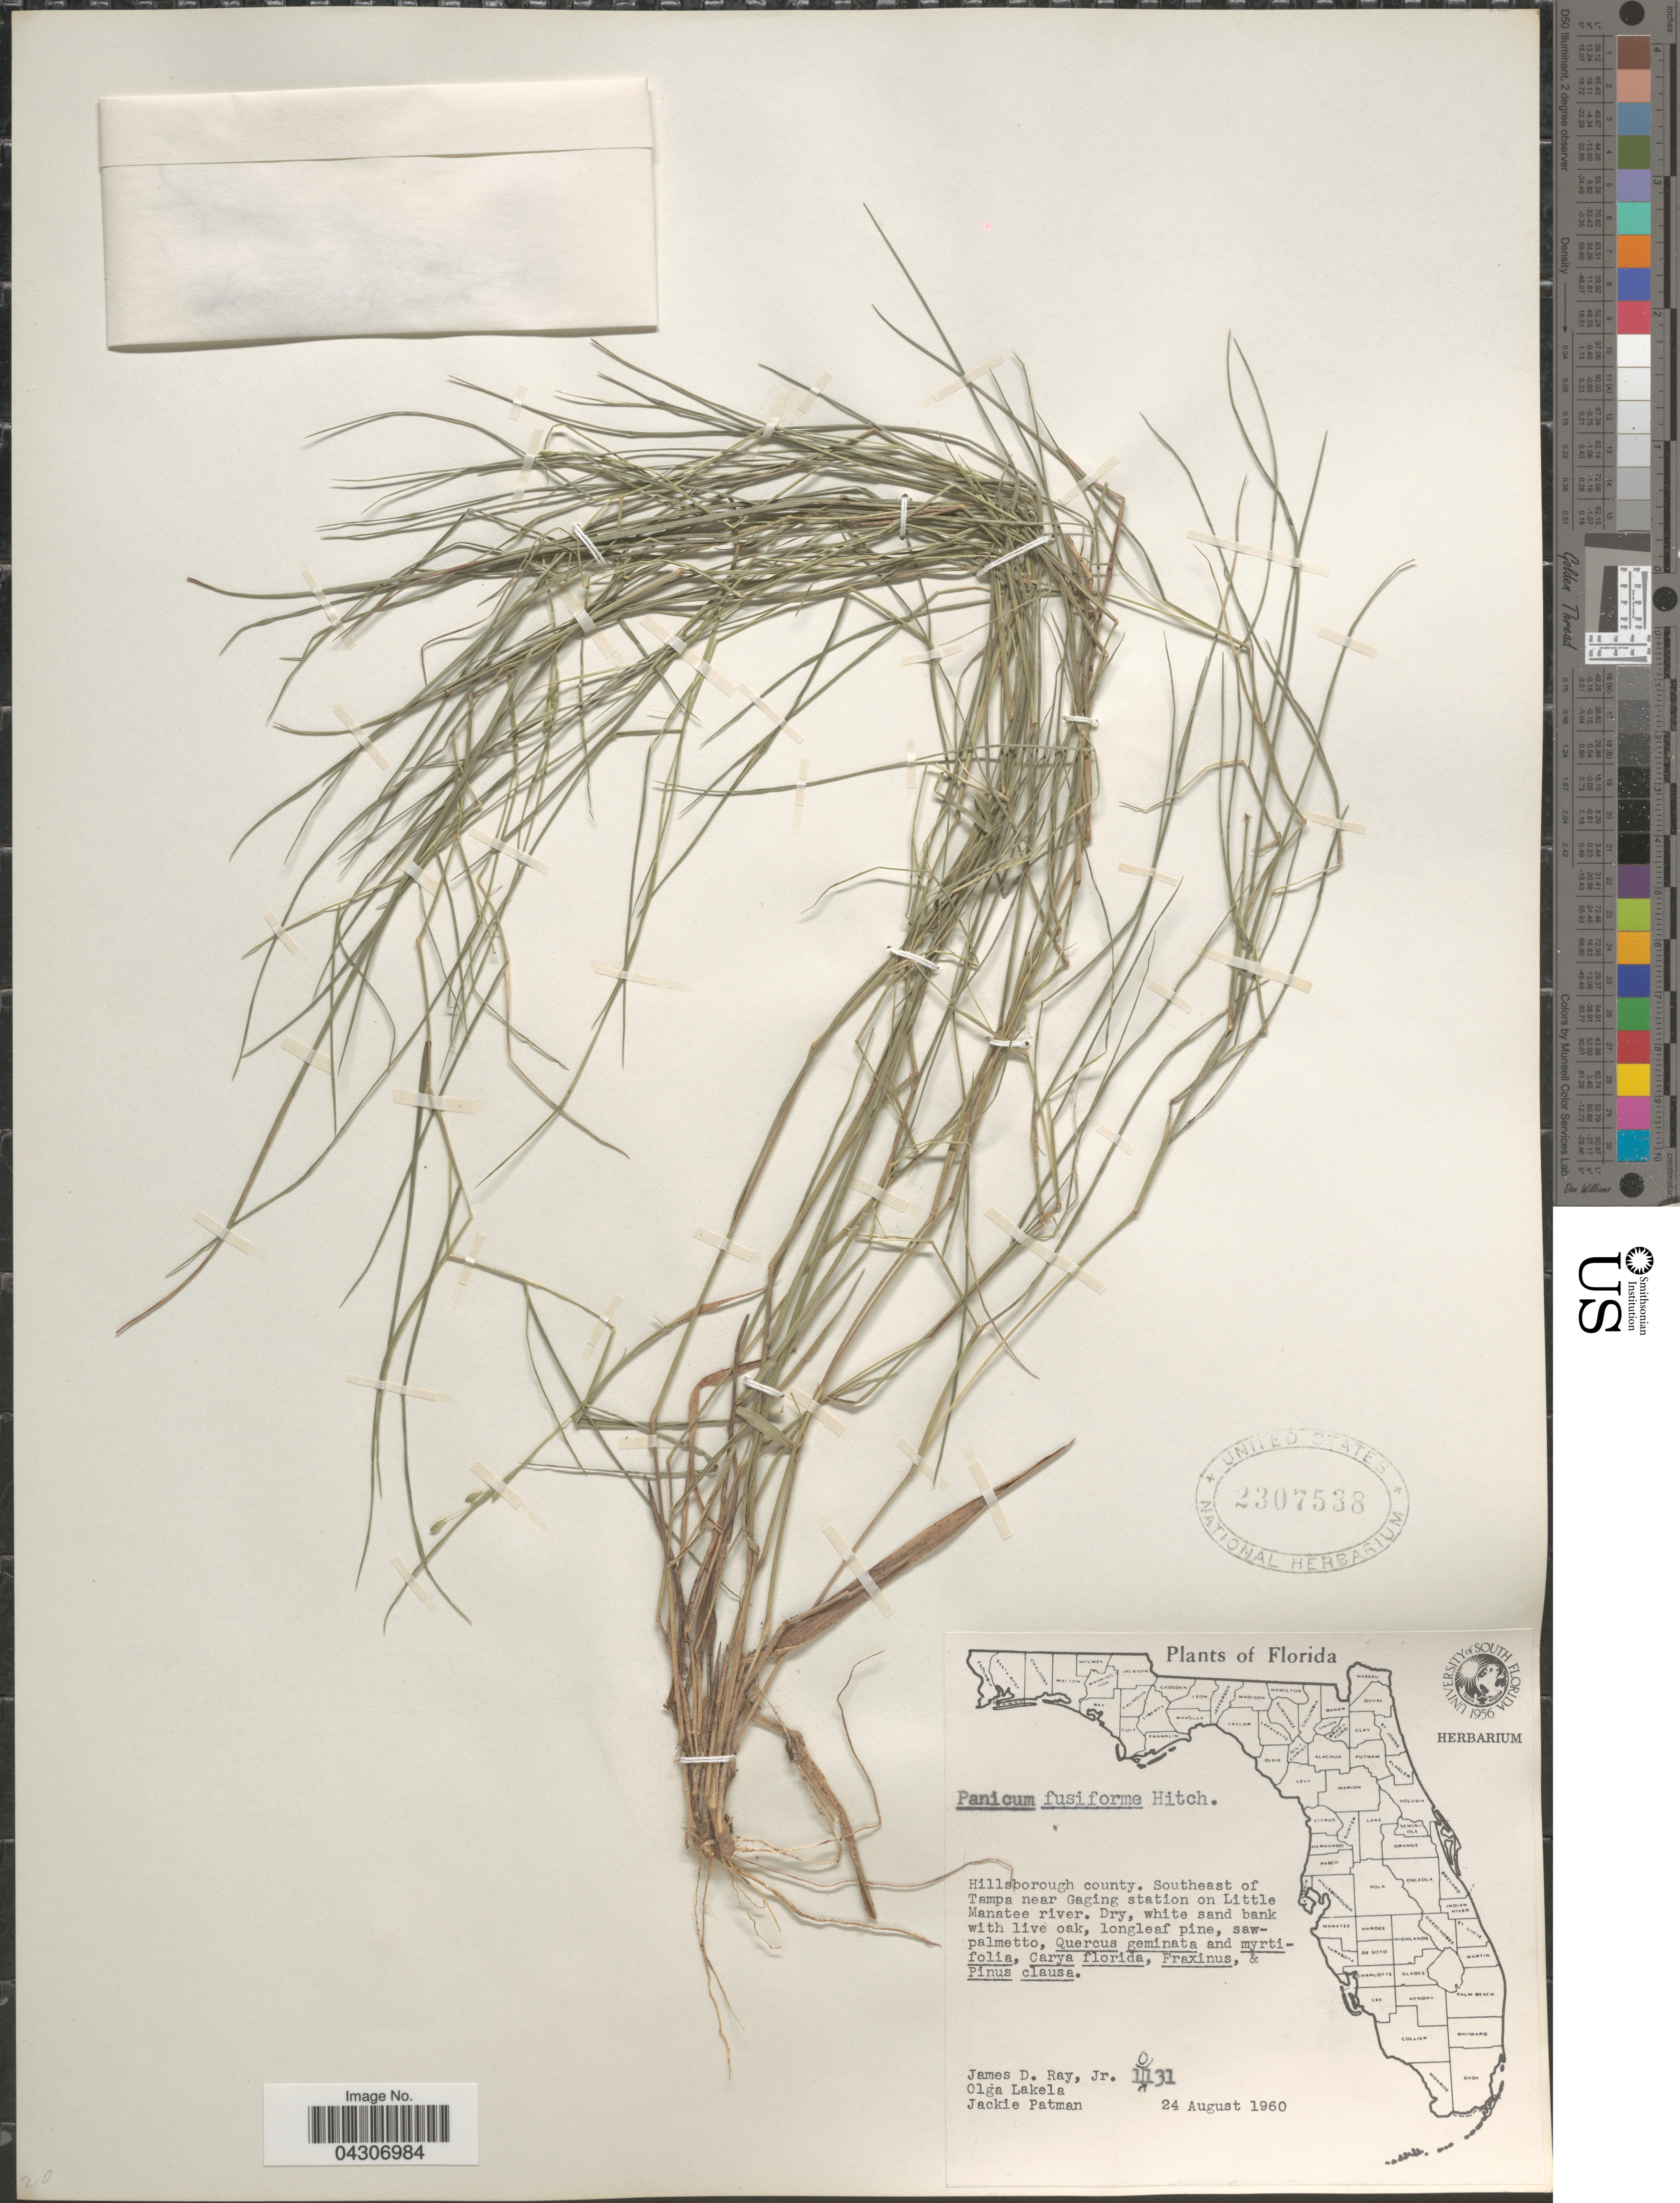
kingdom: Plantae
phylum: Tracheophyta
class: Liliopsida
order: Poales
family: Poaceae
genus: Dichanthelium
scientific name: Dichanthelium aciculare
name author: (Desv. ex Poir.) Gould & C.A. Clark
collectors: J. D. Ray Jr., O. K. Lakela & J. Patman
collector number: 10131*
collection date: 1960-08-24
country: United States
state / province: Florida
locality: Hillsborough county. Southeast of Tampa near Gaging station on Little Manatee river.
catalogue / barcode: US 2307538